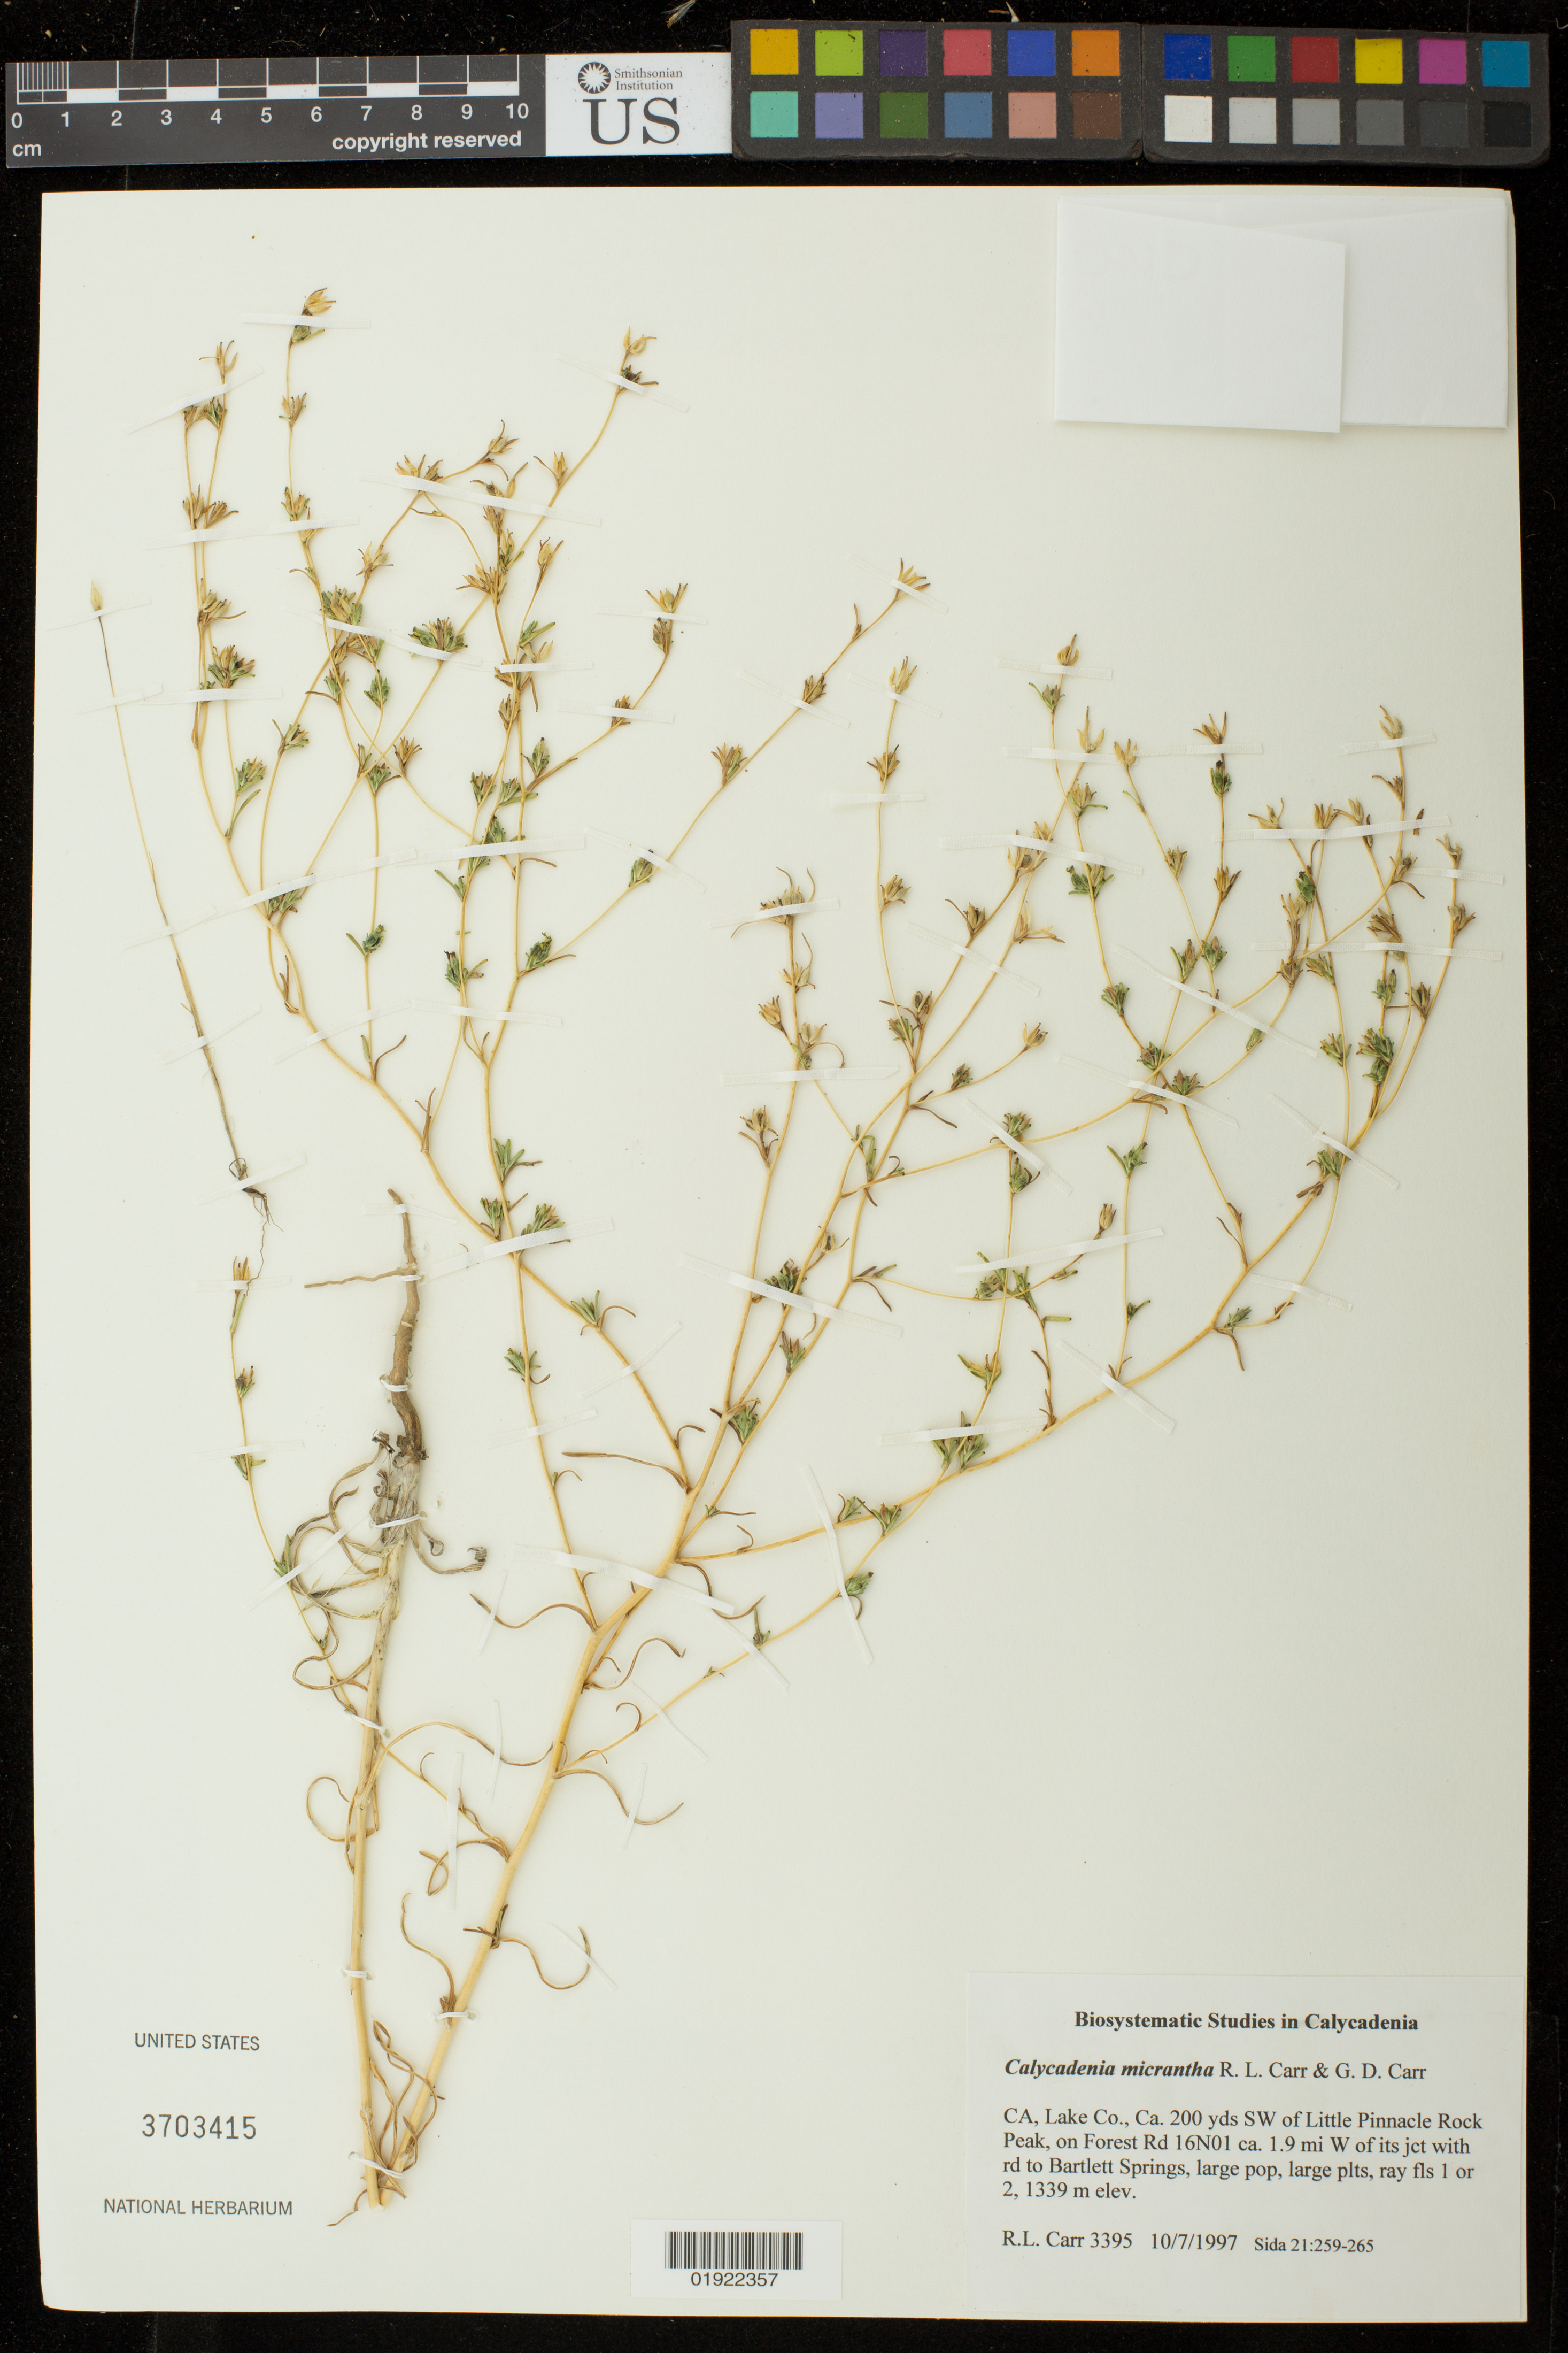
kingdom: Plantae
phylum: Tracheophyta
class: Magnoliopsida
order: Asterales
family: Asteraceae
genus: Calycadenia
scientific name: Calycadenia micrantha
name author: Carr & G.D. Carr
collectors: R. Carr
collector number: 3395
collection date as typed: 10/7/1997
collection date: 1997-10-07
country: United States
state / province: California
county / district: Lake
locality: Ca. 200 yds SW of Little Pinnacle Rock Peak, on Forest Rd 16N01 ca. 1.9 mi W of its jct with rd to Bartlett Springs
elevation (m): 1339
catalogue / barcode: US 3703415